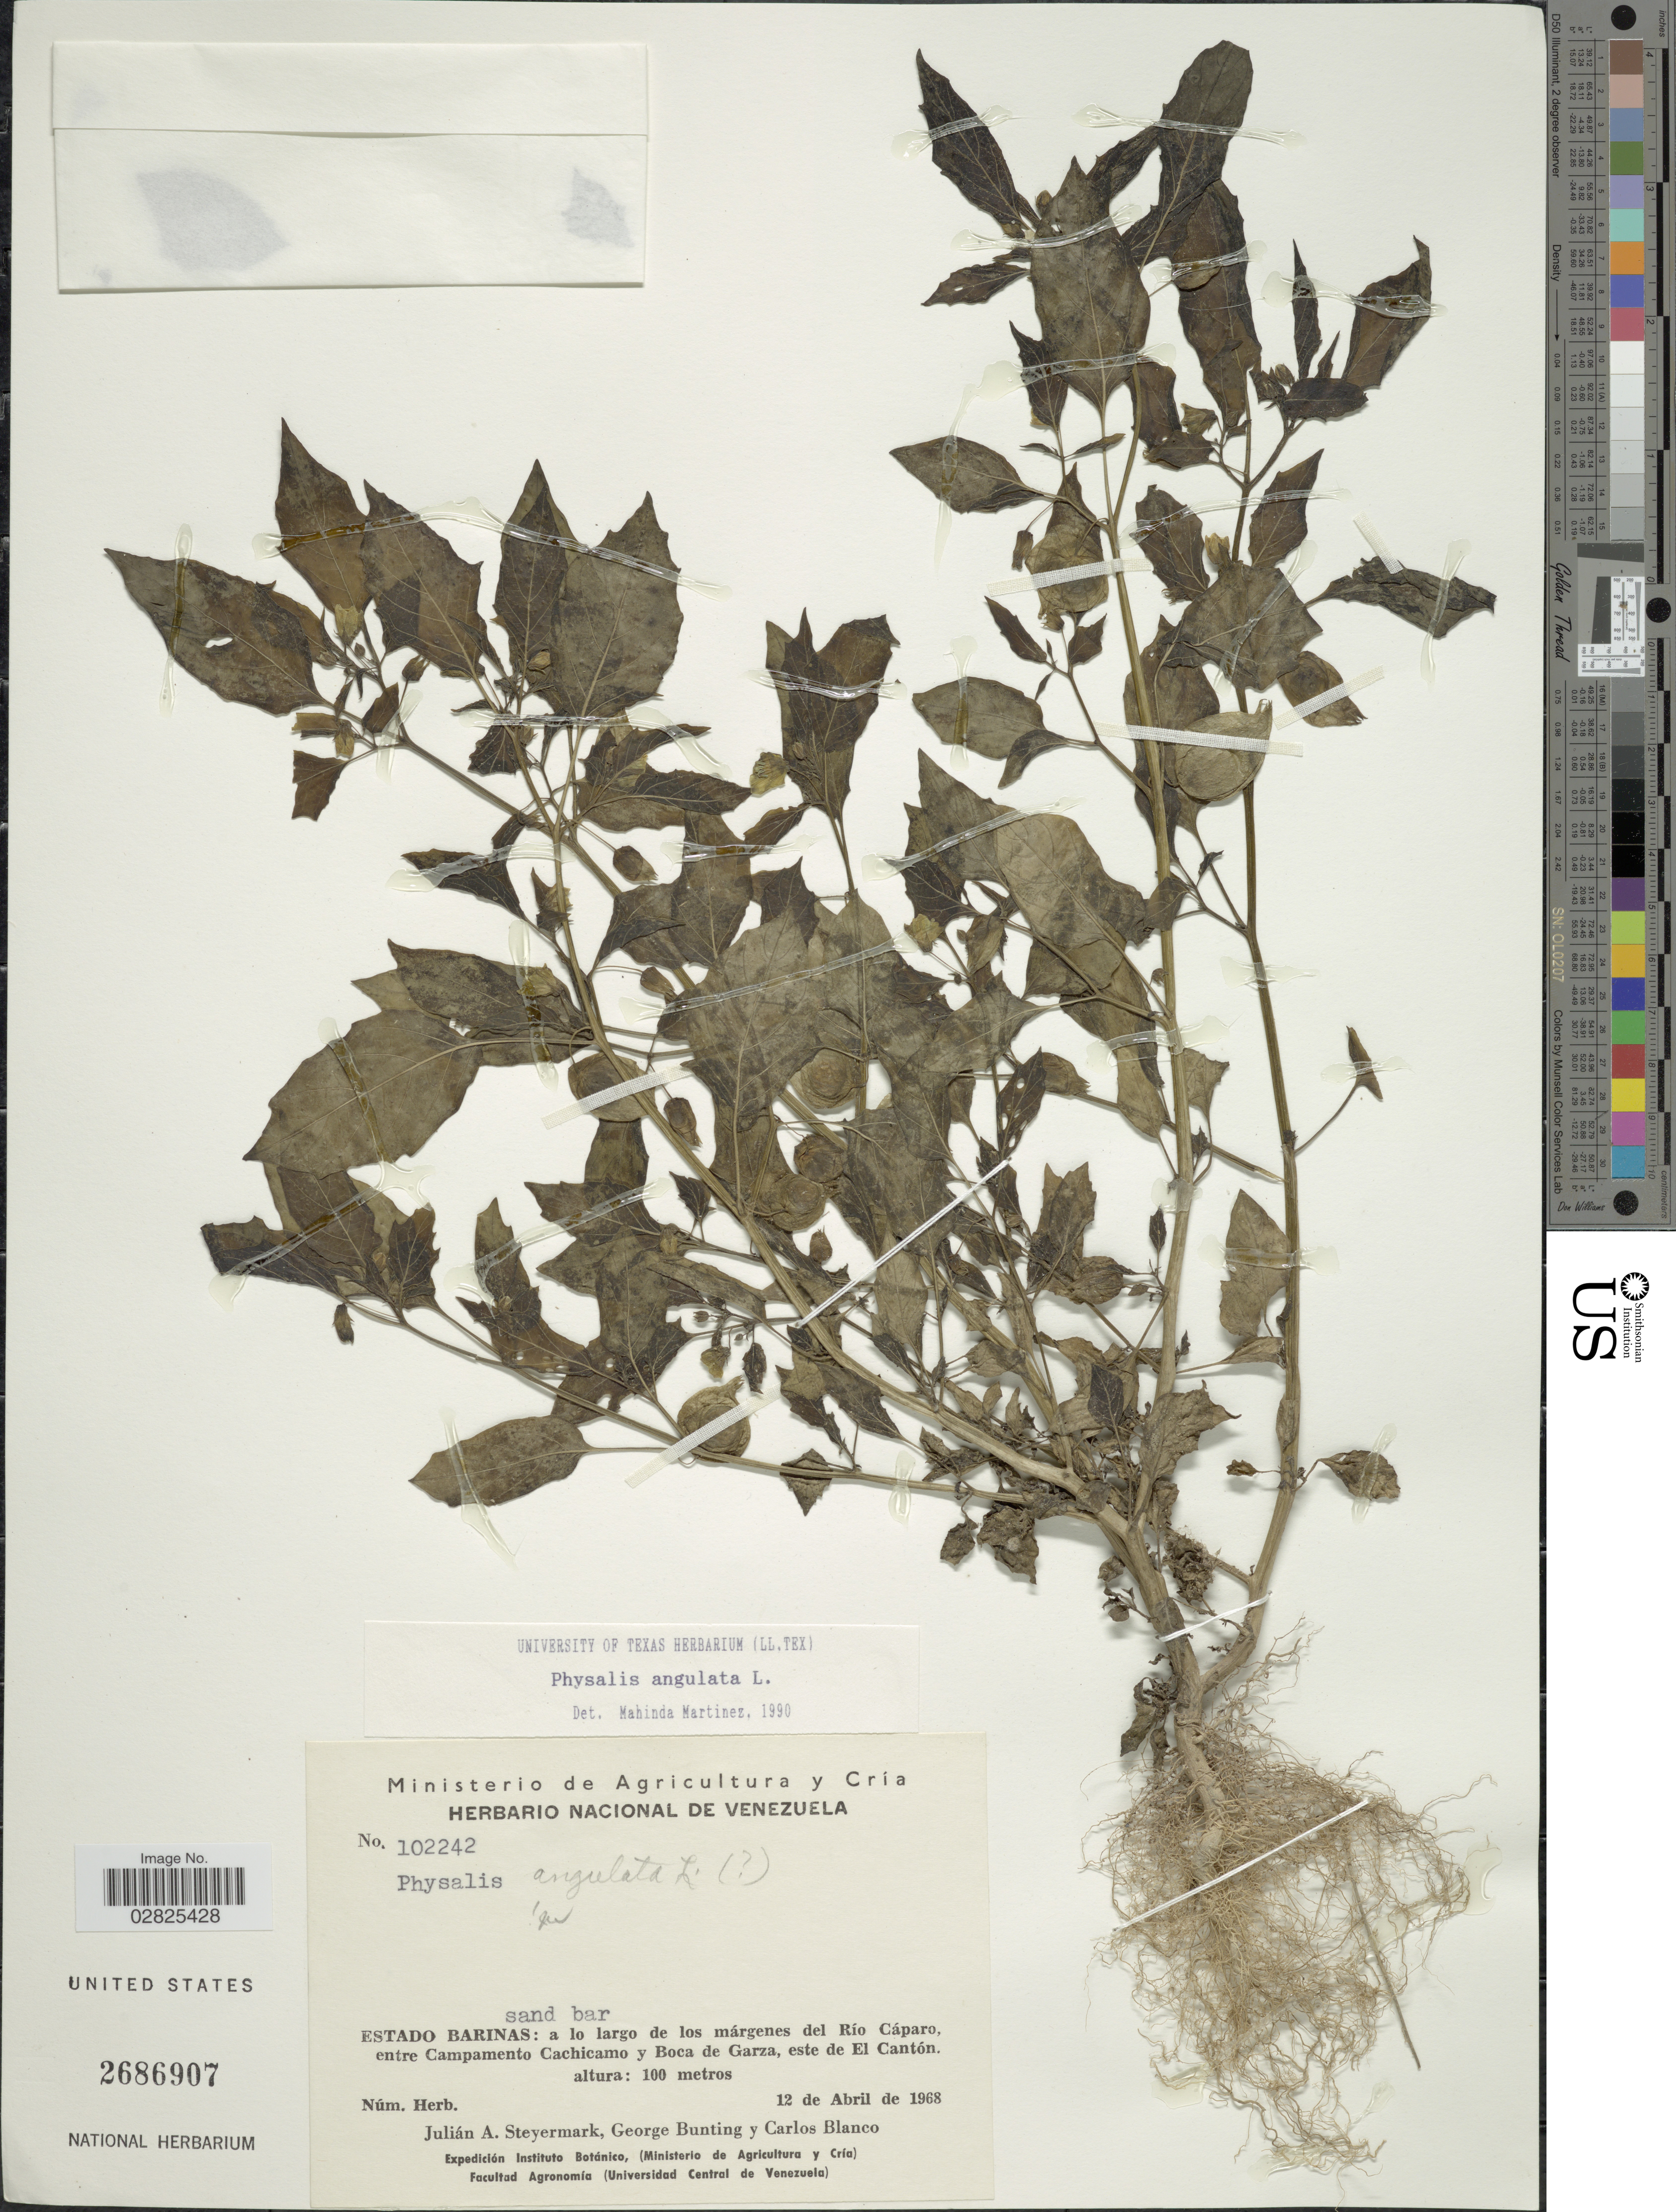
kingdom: Plantae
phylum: Tracheophyta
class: Magnoliopsida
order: Solanales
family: Solanaceae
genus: Physalis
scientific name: Physalis angulata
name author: L.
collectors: J. Steyermark, G. S. Bunting & C. Blanco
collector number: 102242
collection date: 1968-04-12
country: Venezuela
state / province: Barinas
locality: A lo largo de los márgenes del Río Cáparo, entre Campamento Cachicamo y Boca de Garza, este de El Cantón.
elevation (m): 100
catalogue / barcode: US 2686907